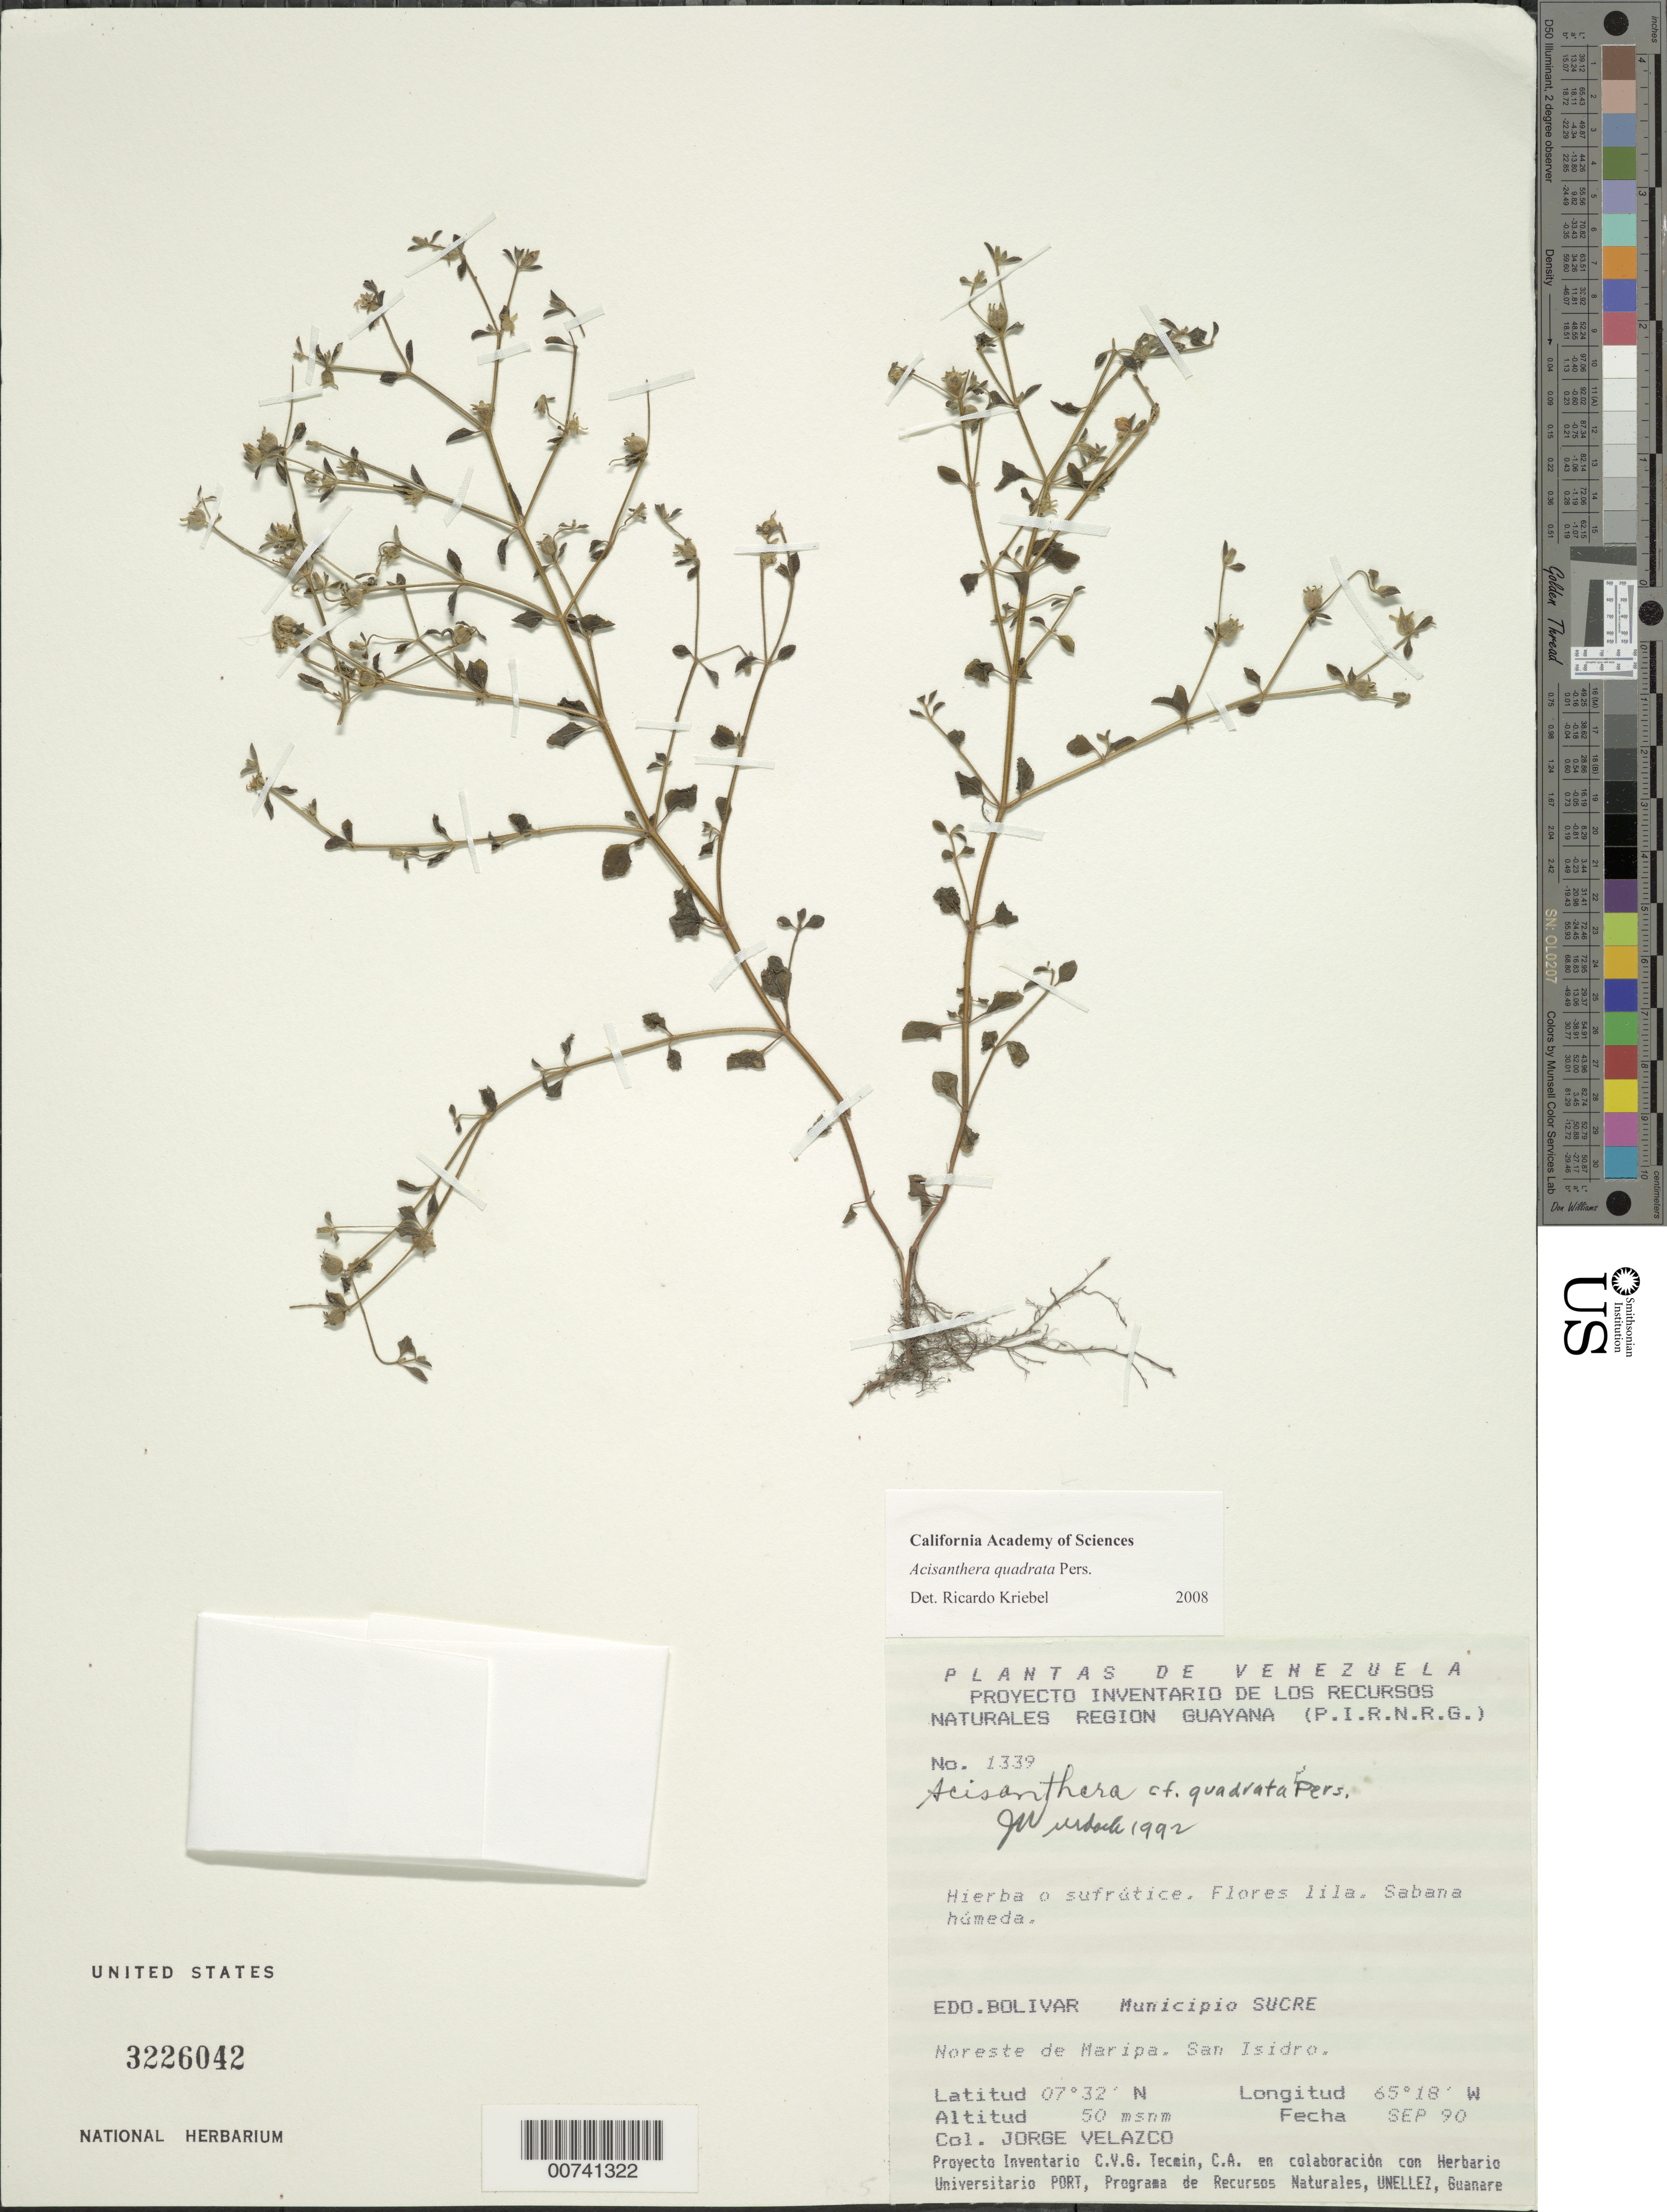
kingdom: Plantae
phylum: Tracheophyta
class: Magnoliopsida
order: Myrtales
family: Melastomataceae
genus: Acisanthera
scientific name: Acisanthera erecta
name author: Gleason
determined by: Nunes da Silva, Diego, (RB), Jardim Botanico do Rio de Janeiro - Herbario (BRAZIL)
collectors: J. Velazco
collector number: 1339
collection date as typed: Sep-90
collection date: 1990-09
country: Venezuela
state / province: Bolívar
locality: Mun. Sucre, NE de Maripa; San Isidro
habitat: Wet savanna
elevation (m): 50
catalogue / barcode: US 3226042